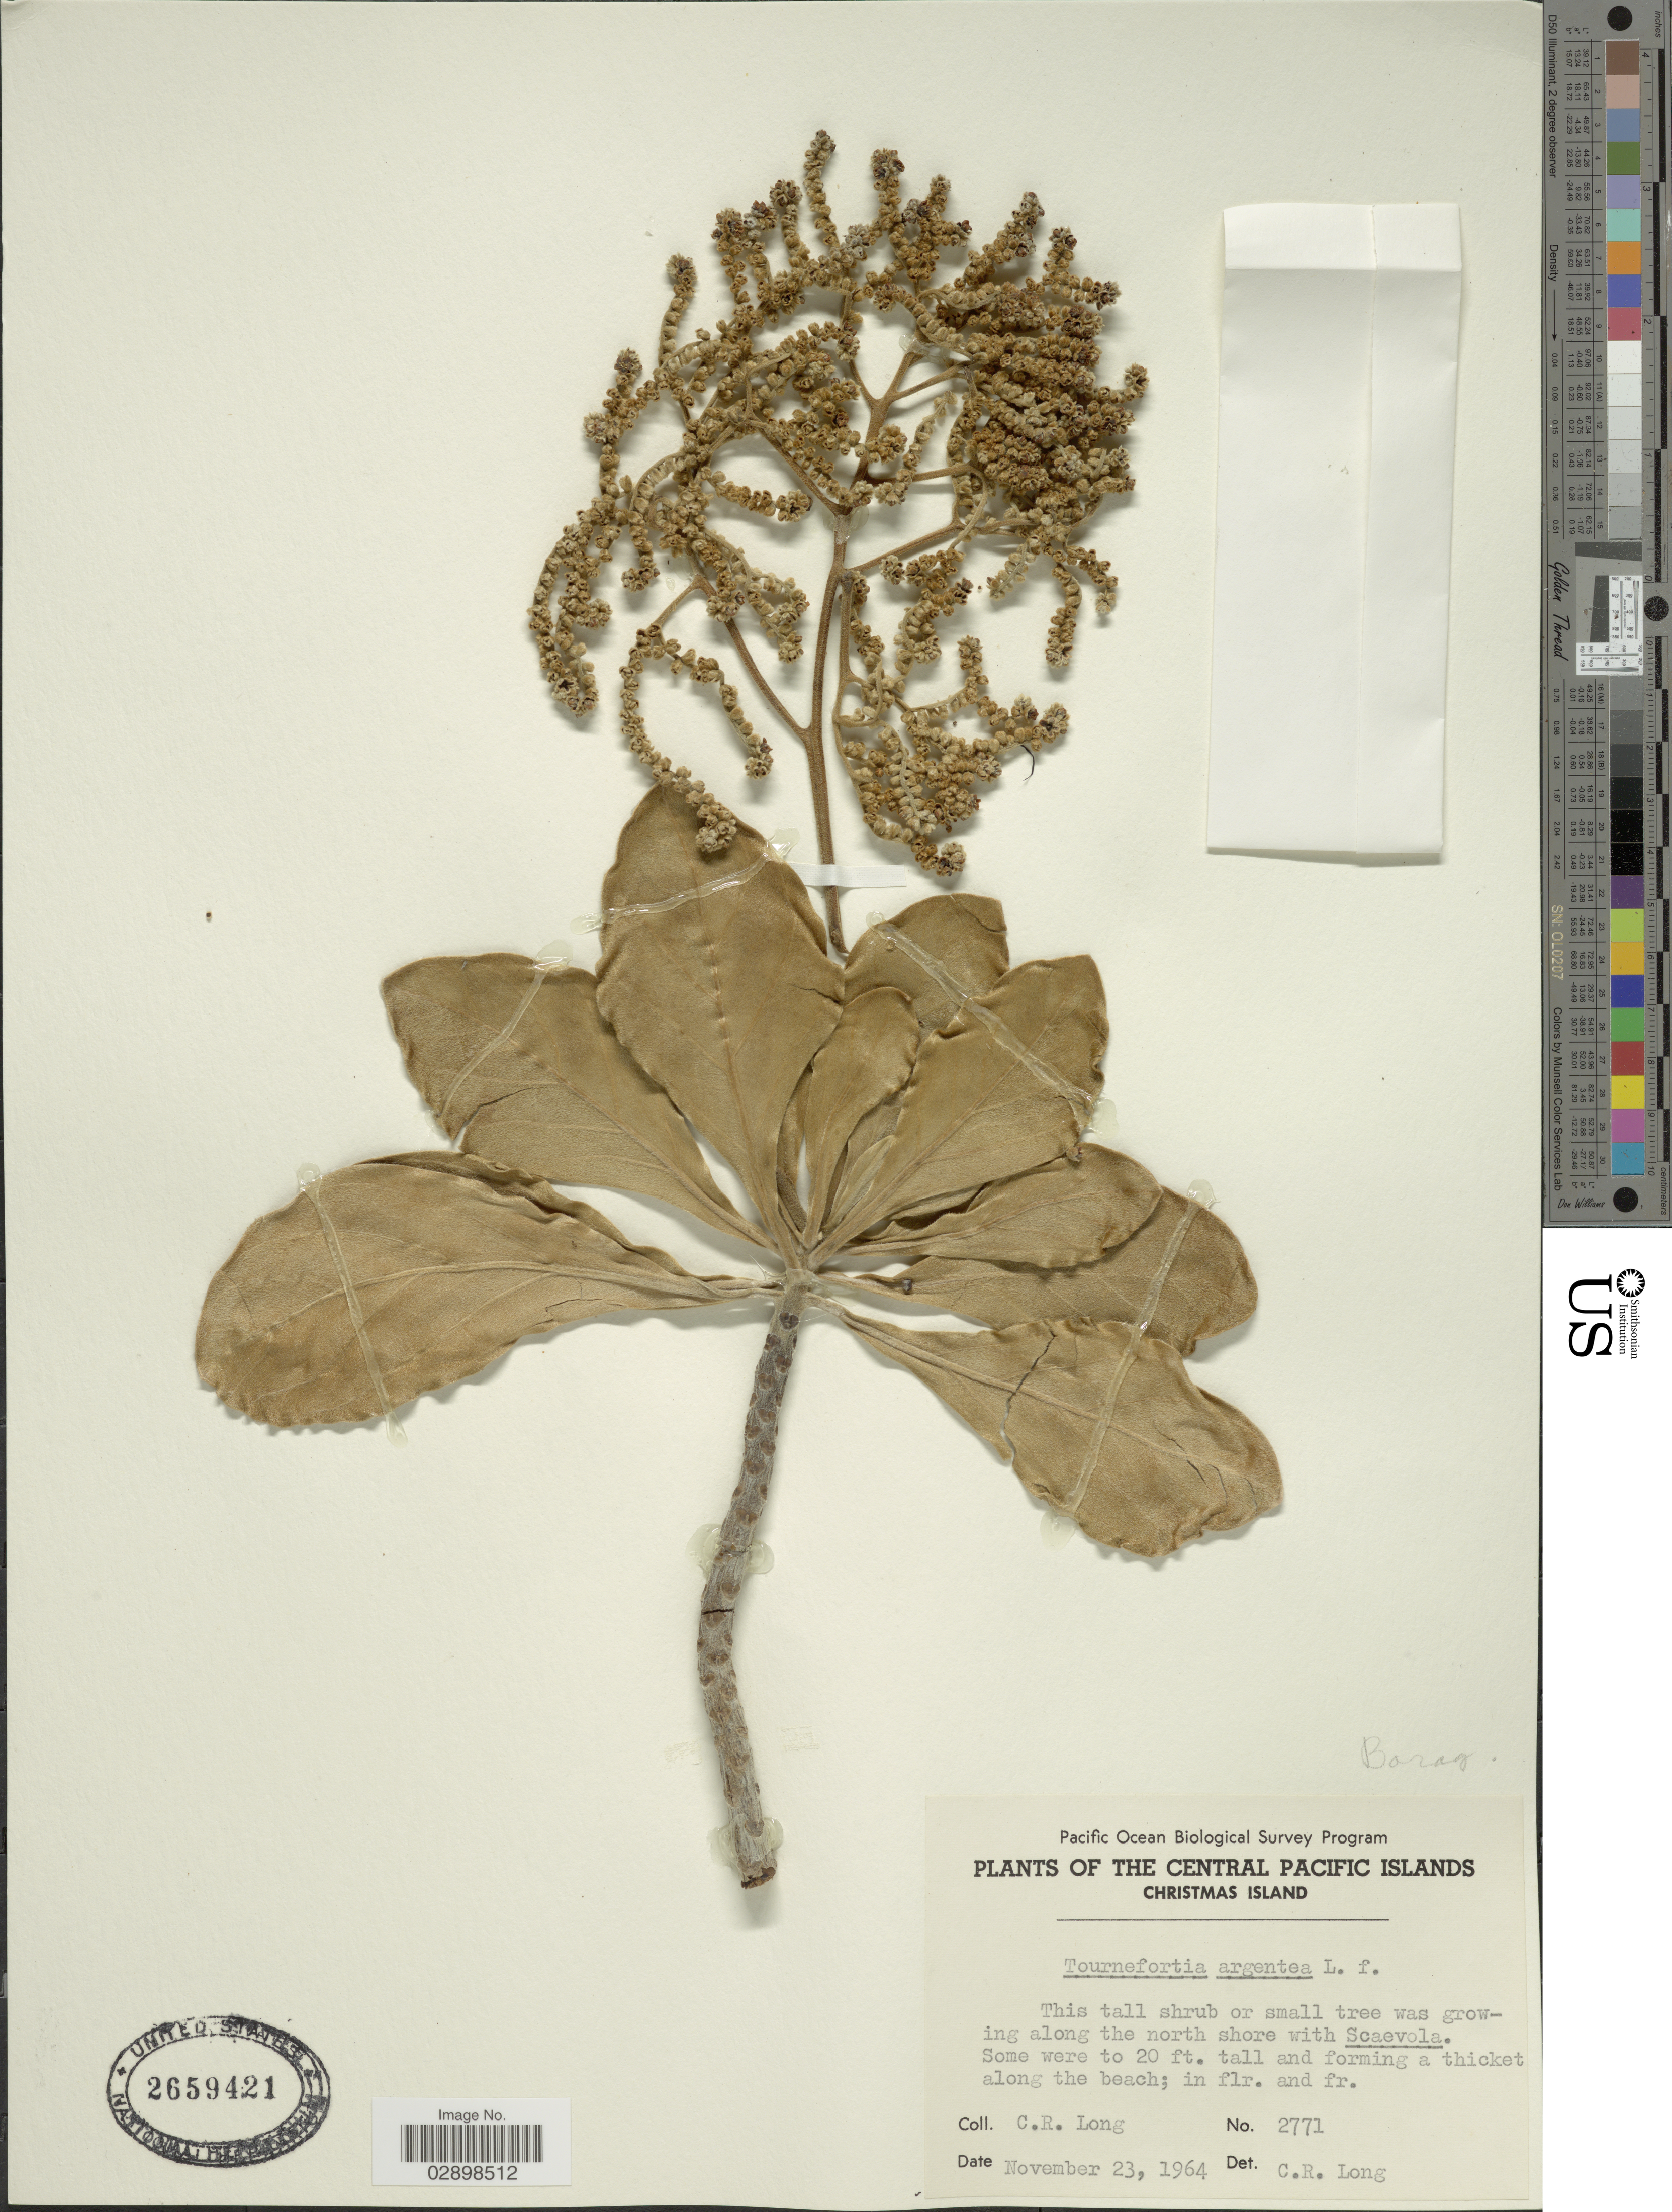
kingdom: Plantae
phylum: Tracheophyta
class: Magnoliopsida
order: Boraginales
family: Heliotropiaceae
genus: Heliotropium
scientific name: Heliotropium arboreum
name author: (Blanco) Mabberley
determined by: Wagner, W. L., (BOT), Smithsonian Institution - National Museum of Natural History (UNITED STATES)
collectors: C. R. Long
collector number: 2771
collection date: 1964-11-23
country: Australia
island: Christmas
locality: Central Pacific Islands. Christmas Island.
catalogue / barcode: US 2659421